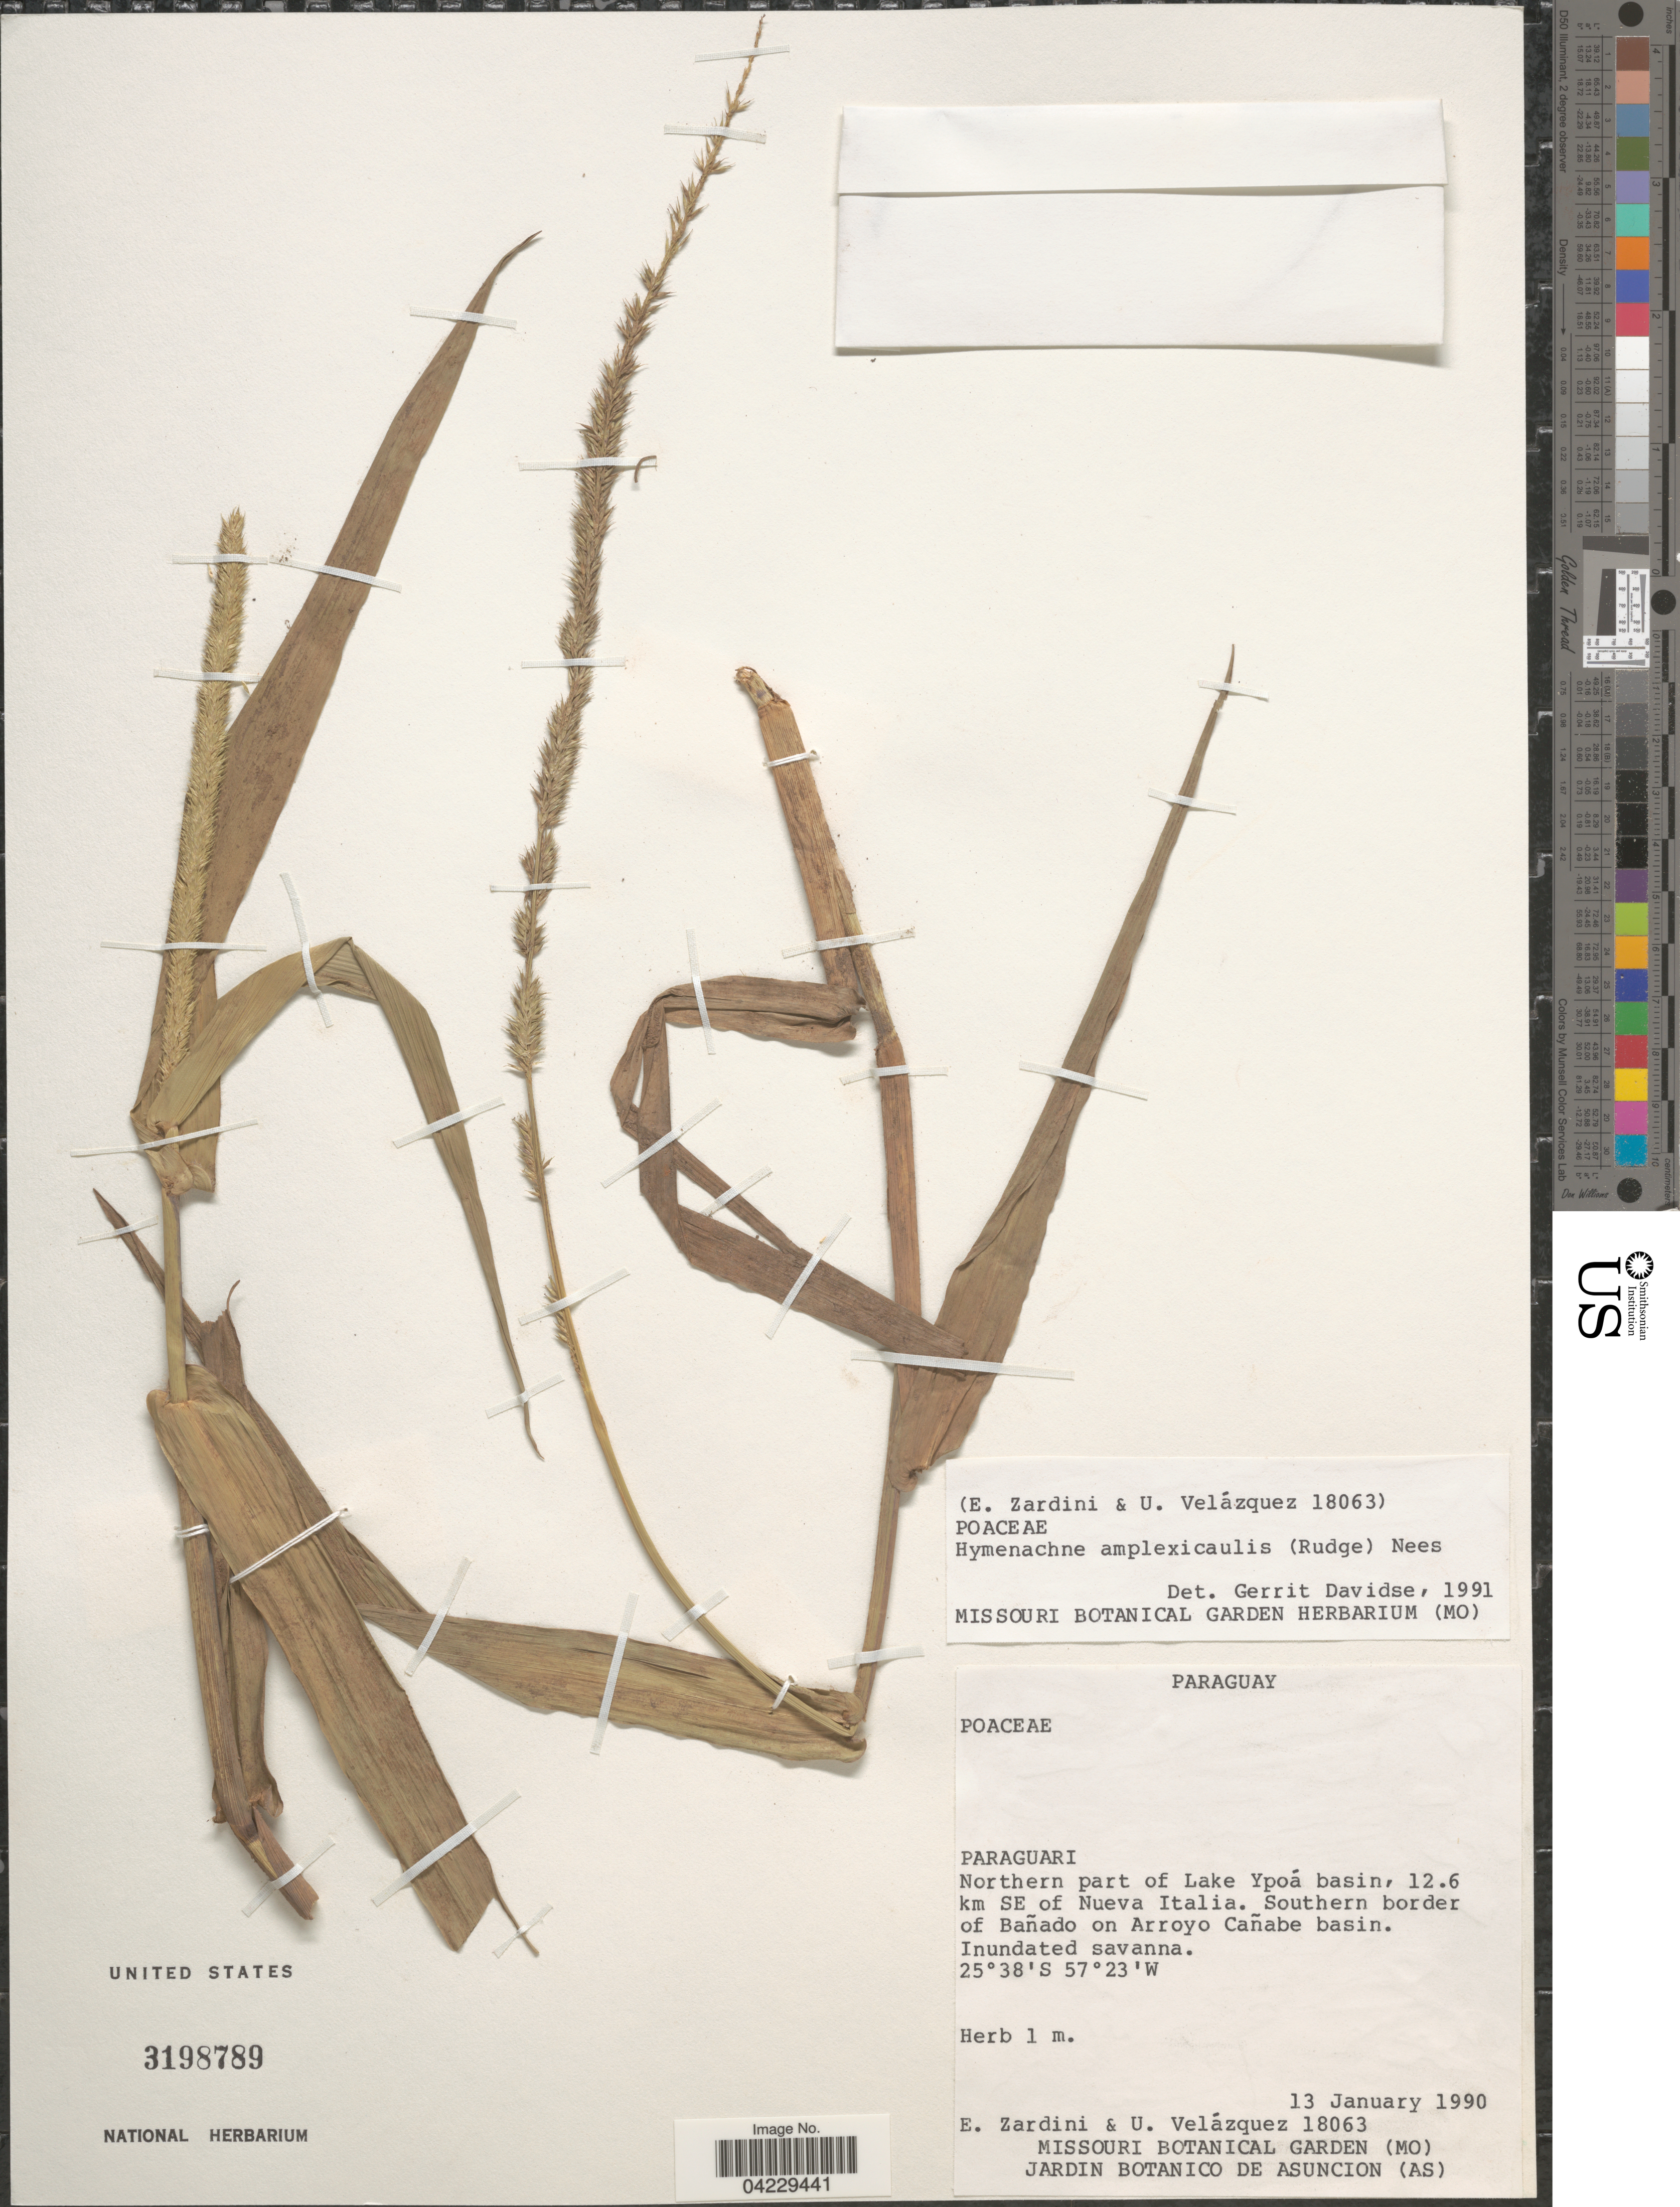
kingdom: Plantae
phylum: Tracheophyta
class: Liliopsida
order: Poales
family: Poaceae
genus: Hymenachne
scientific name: Hymenachne amplexicaulis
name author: (Rudge) Nees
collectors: E. Zardini & U. Velázquez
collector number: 18063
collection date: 1990-01-13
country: Paraguay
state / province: Paraguari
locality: Northern part of Lake Ypoá basin, 12.6 km SE of Nueva Italia. Southern border of Bañado on Arroyo Cañabe basin.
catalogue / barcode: US 3198789